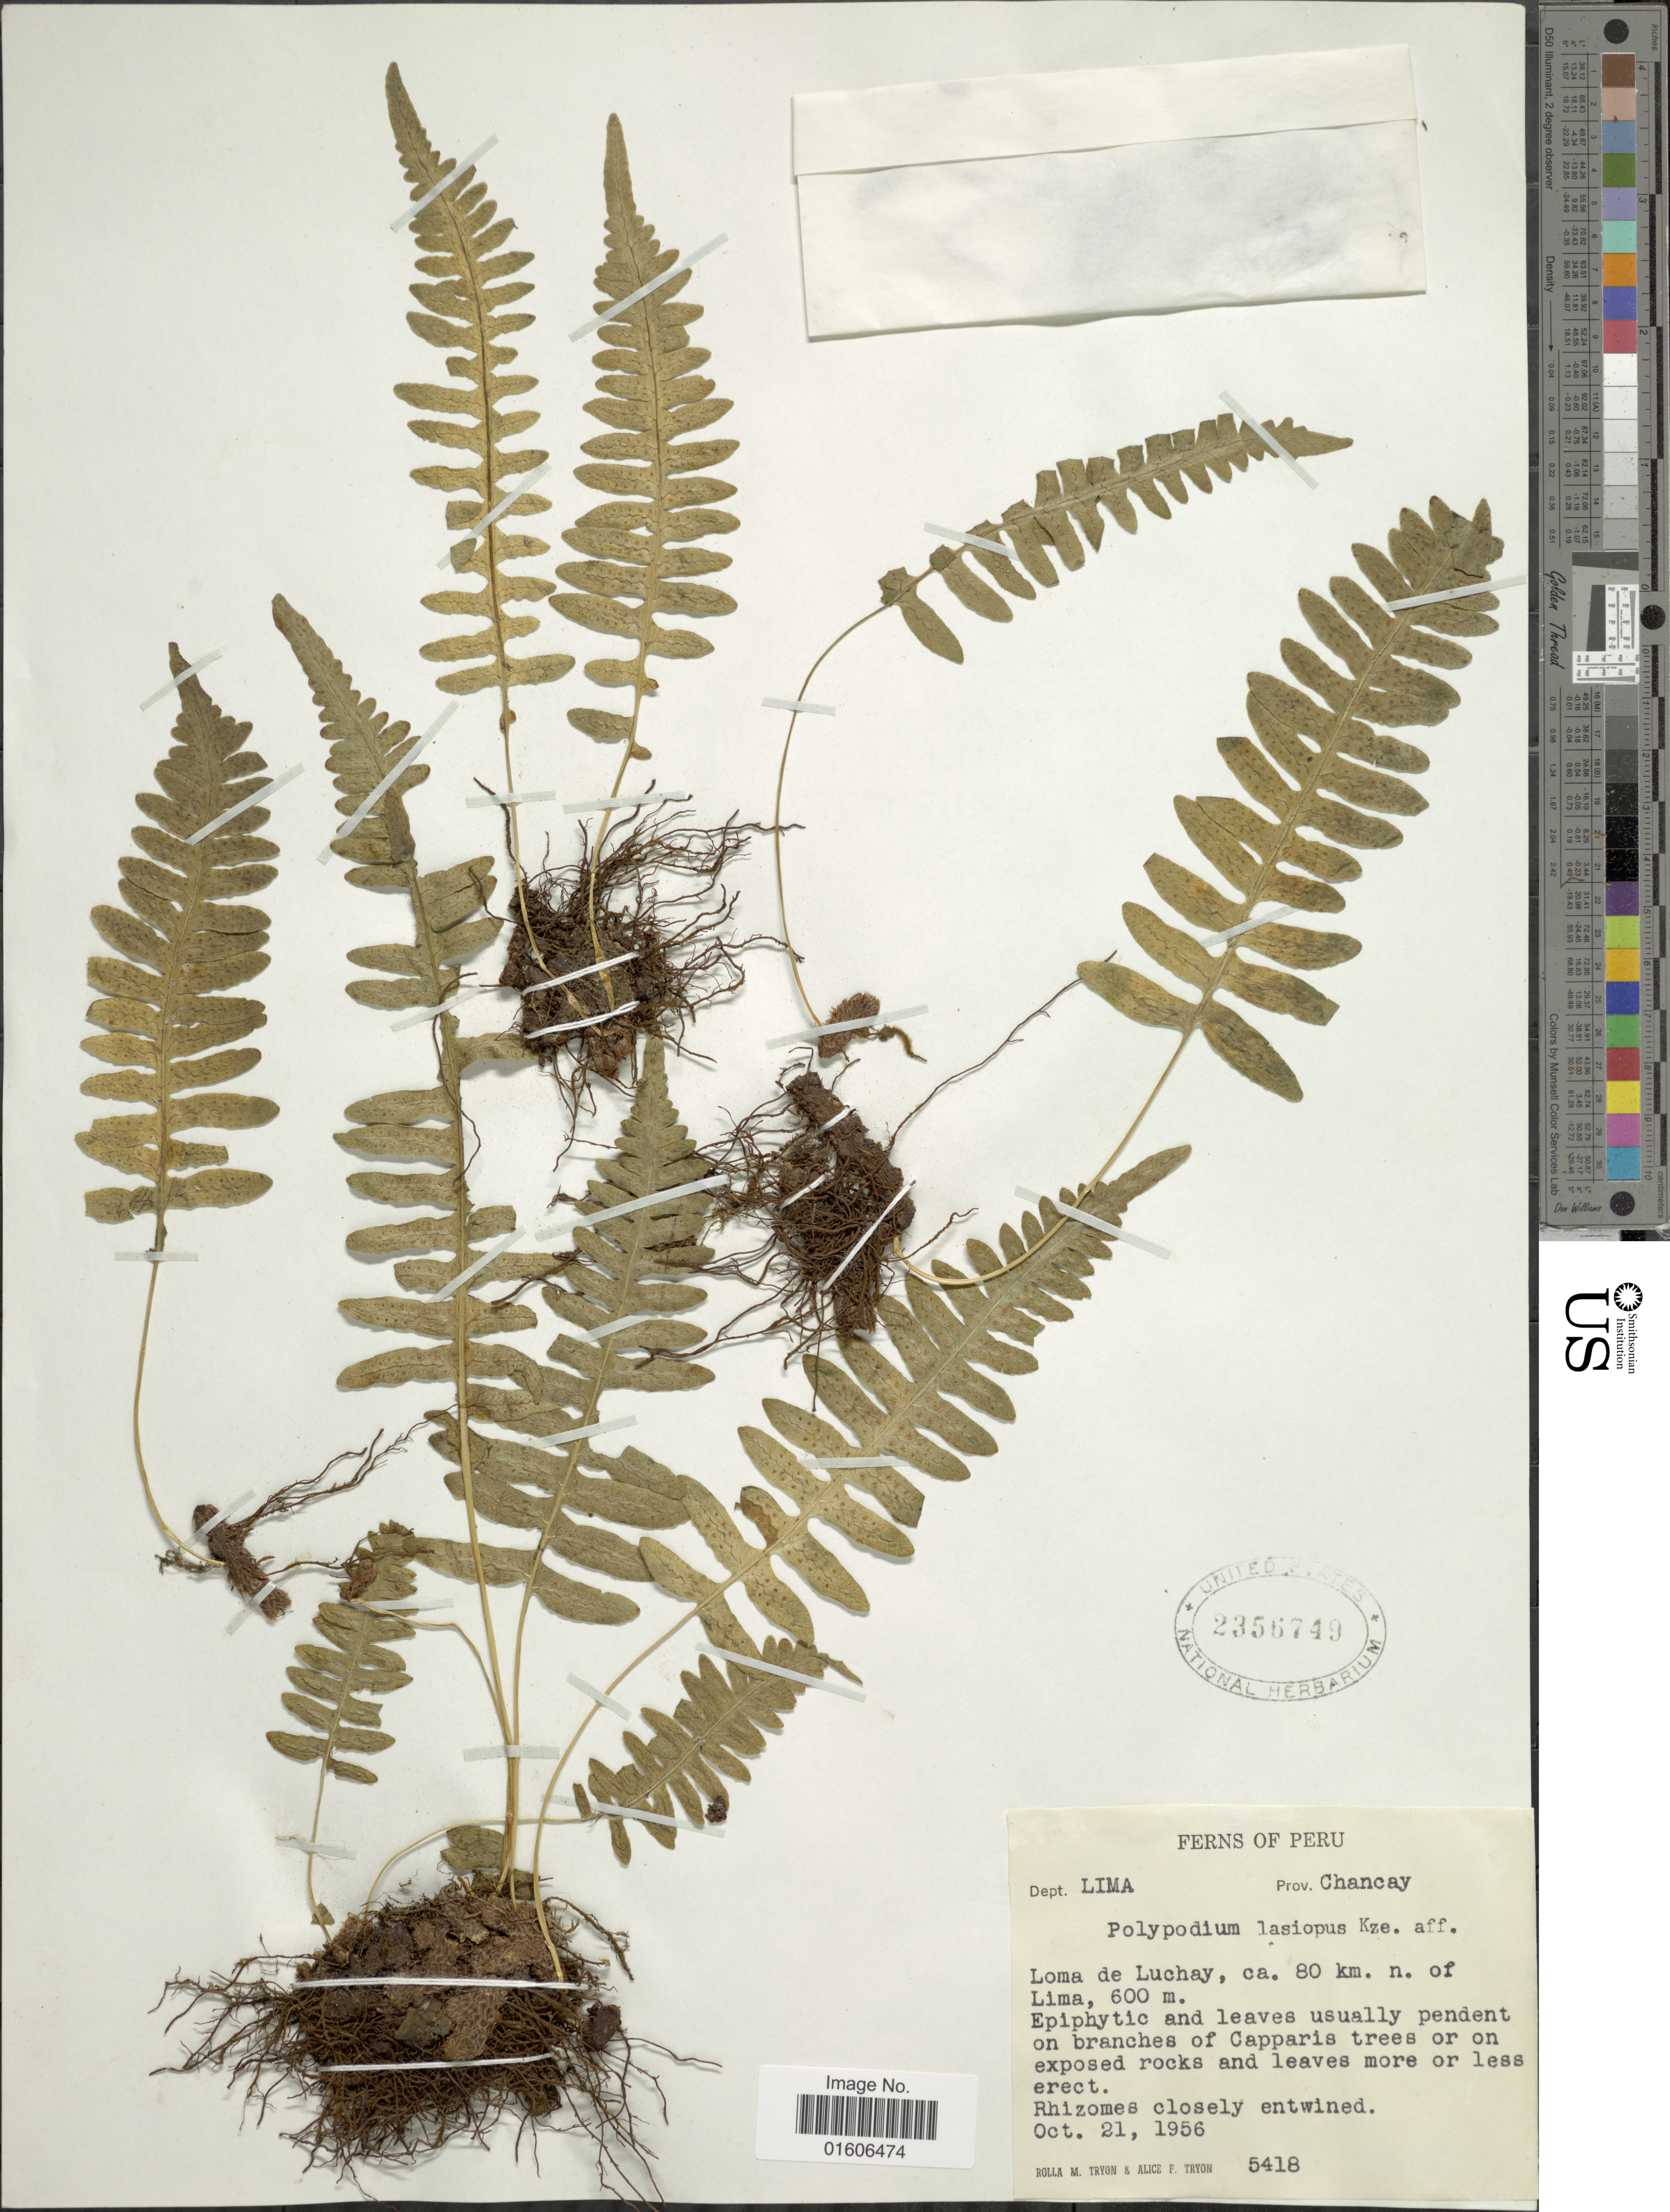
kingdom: Plantae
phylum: Tracheophyta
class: Polypodiopsida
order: Polypodiales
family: Polypodiaceae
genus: Serpocaulon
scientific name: Serpocaulon lasiopus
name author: (Klotzsch) A.R. Sm.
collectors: R. M. Tryon & A. F. Tryon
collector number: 5418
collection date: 1956-10-21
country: Peru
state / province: Lima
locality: Dept. Lima. Prov. Chancay. Loma de Luchay, ca. 80 km. n. of Lima.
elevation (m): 600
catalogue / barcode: US 2356749